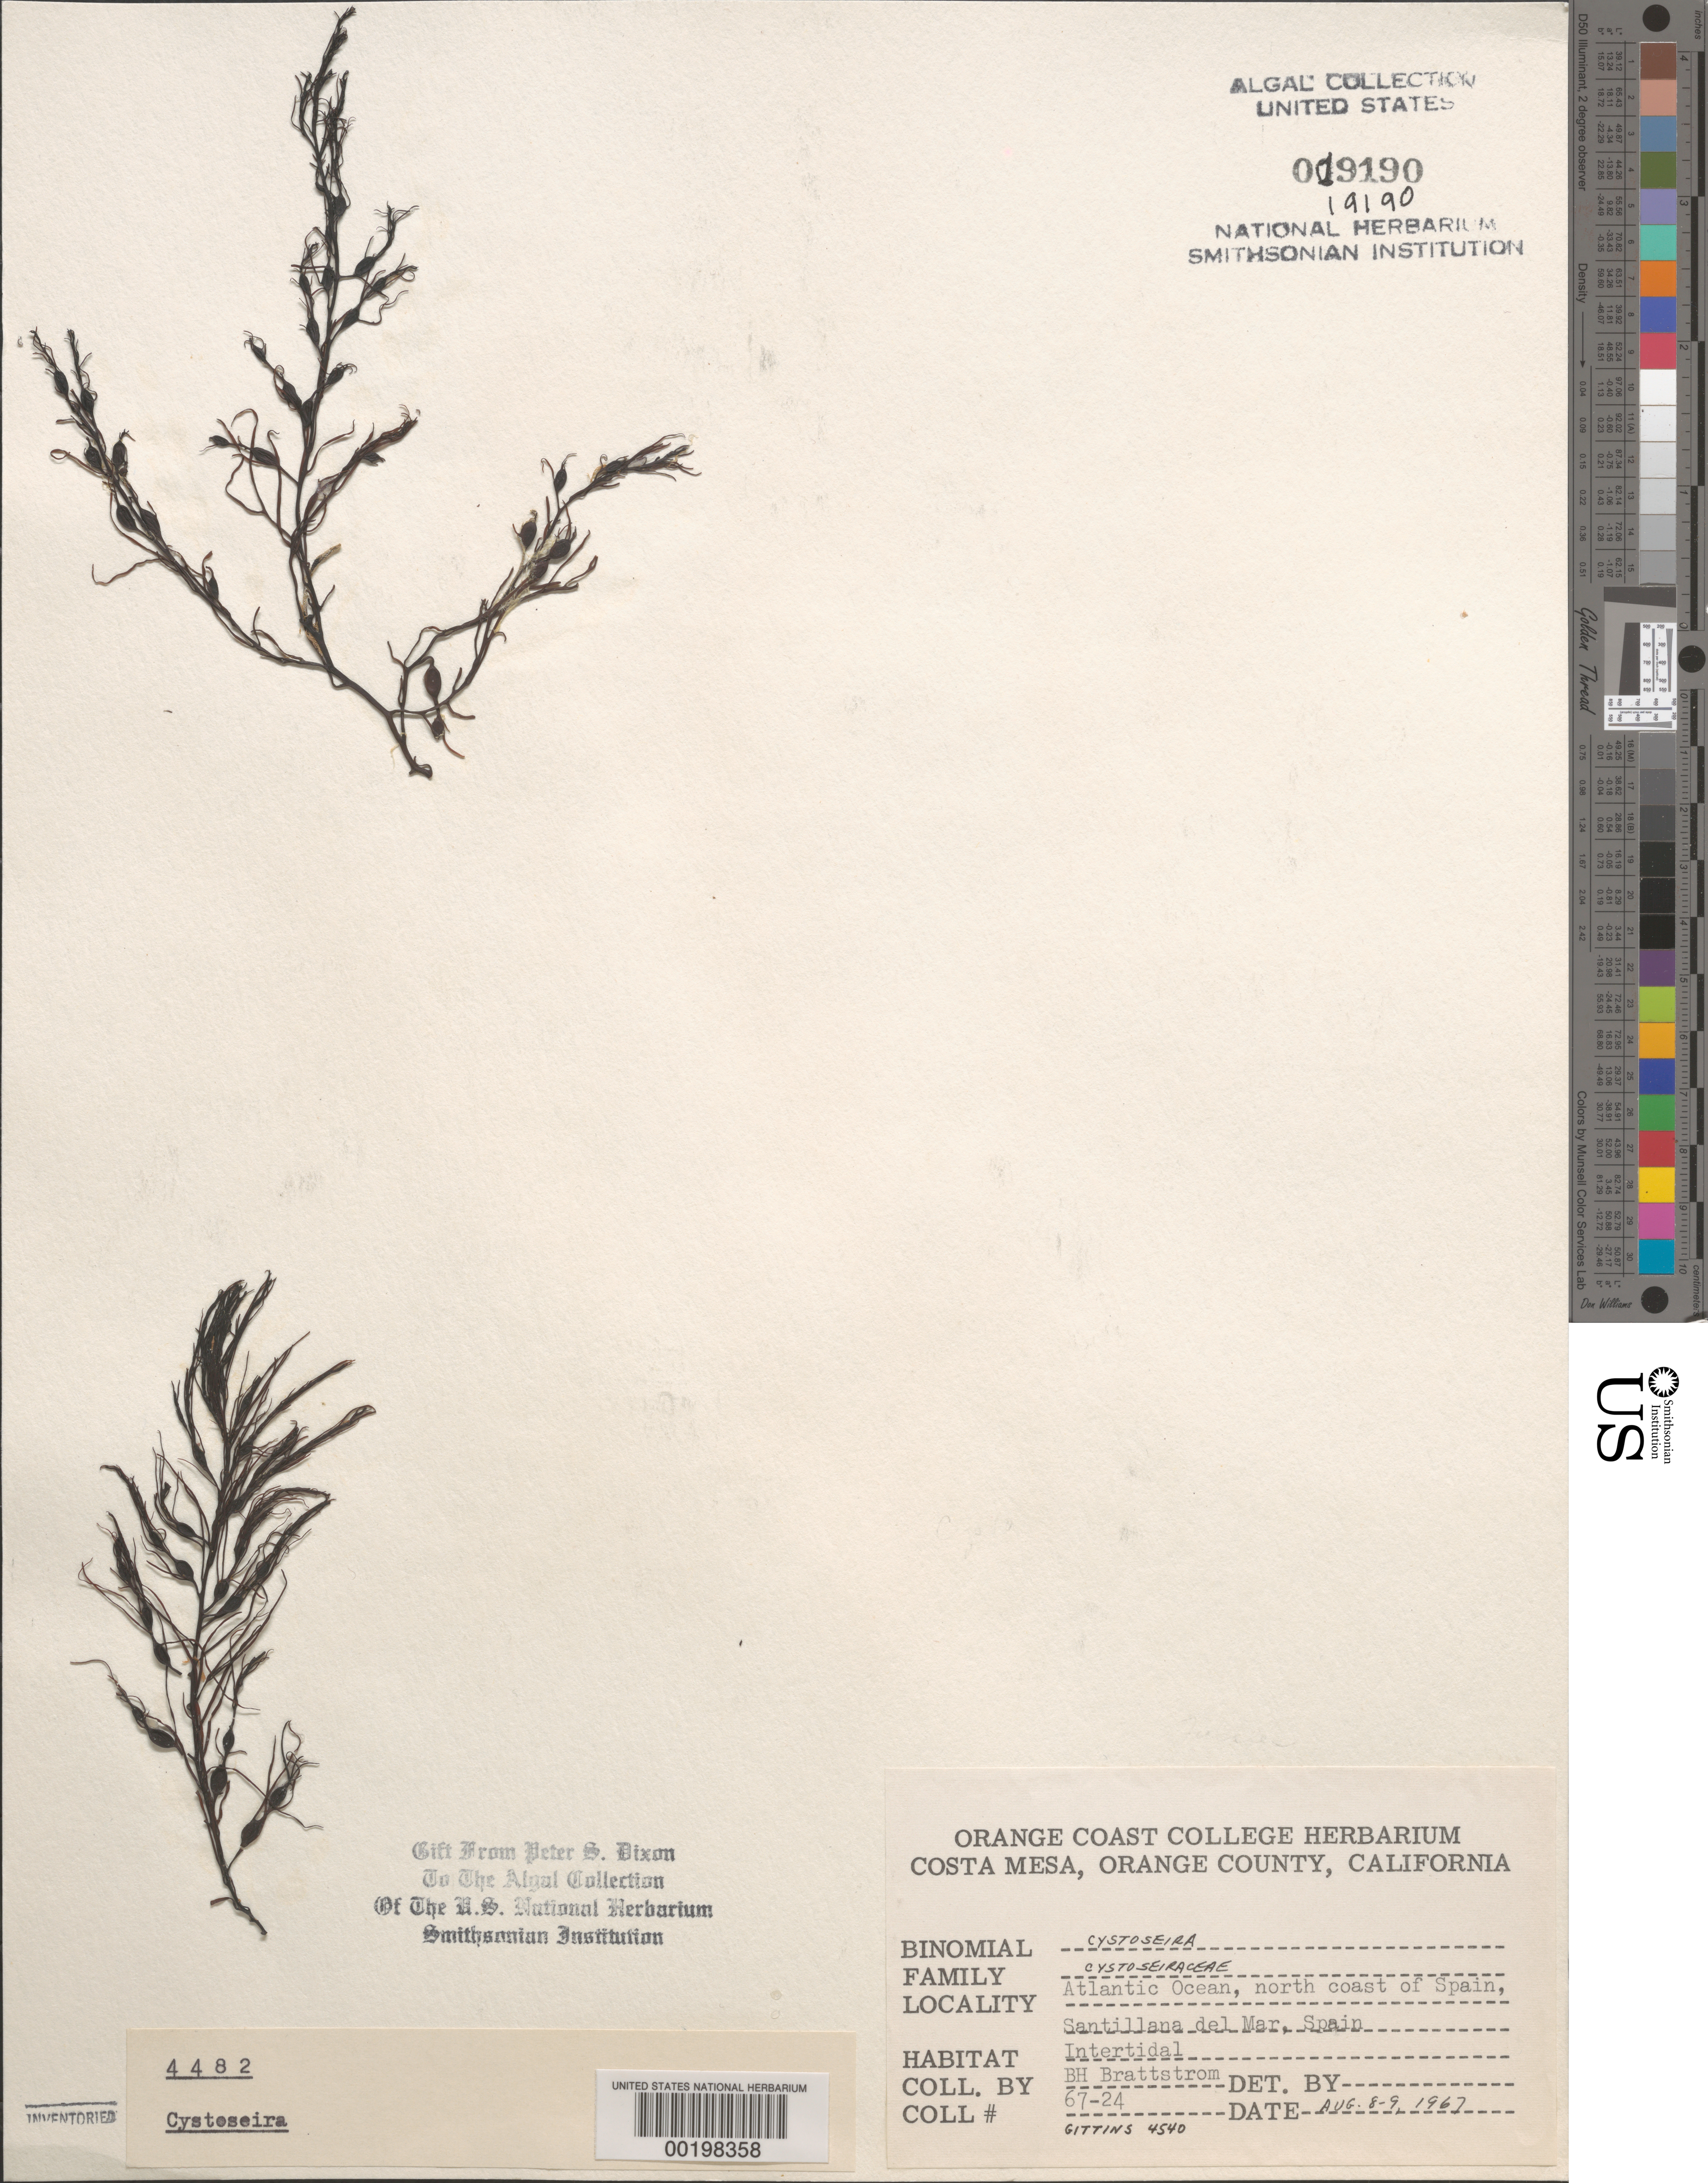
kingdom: Chromista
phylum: Ochrophyta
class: Phaeophyceae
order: Fucales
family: Sargassaceae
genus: Cystoseira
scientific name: Cystoseira sp.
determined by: Dixon, P. S.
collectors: B. Brattstrom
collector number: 67-24 & BTG 4540 & PSD 4482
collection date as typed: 08 Aug 1967 TO 09 Aug 1967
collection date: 1967-08-08/1967-08-09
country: Spain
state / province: Cantabria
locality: Santillana del mar, atlantic ocean. Santander.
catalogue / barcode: US 19190